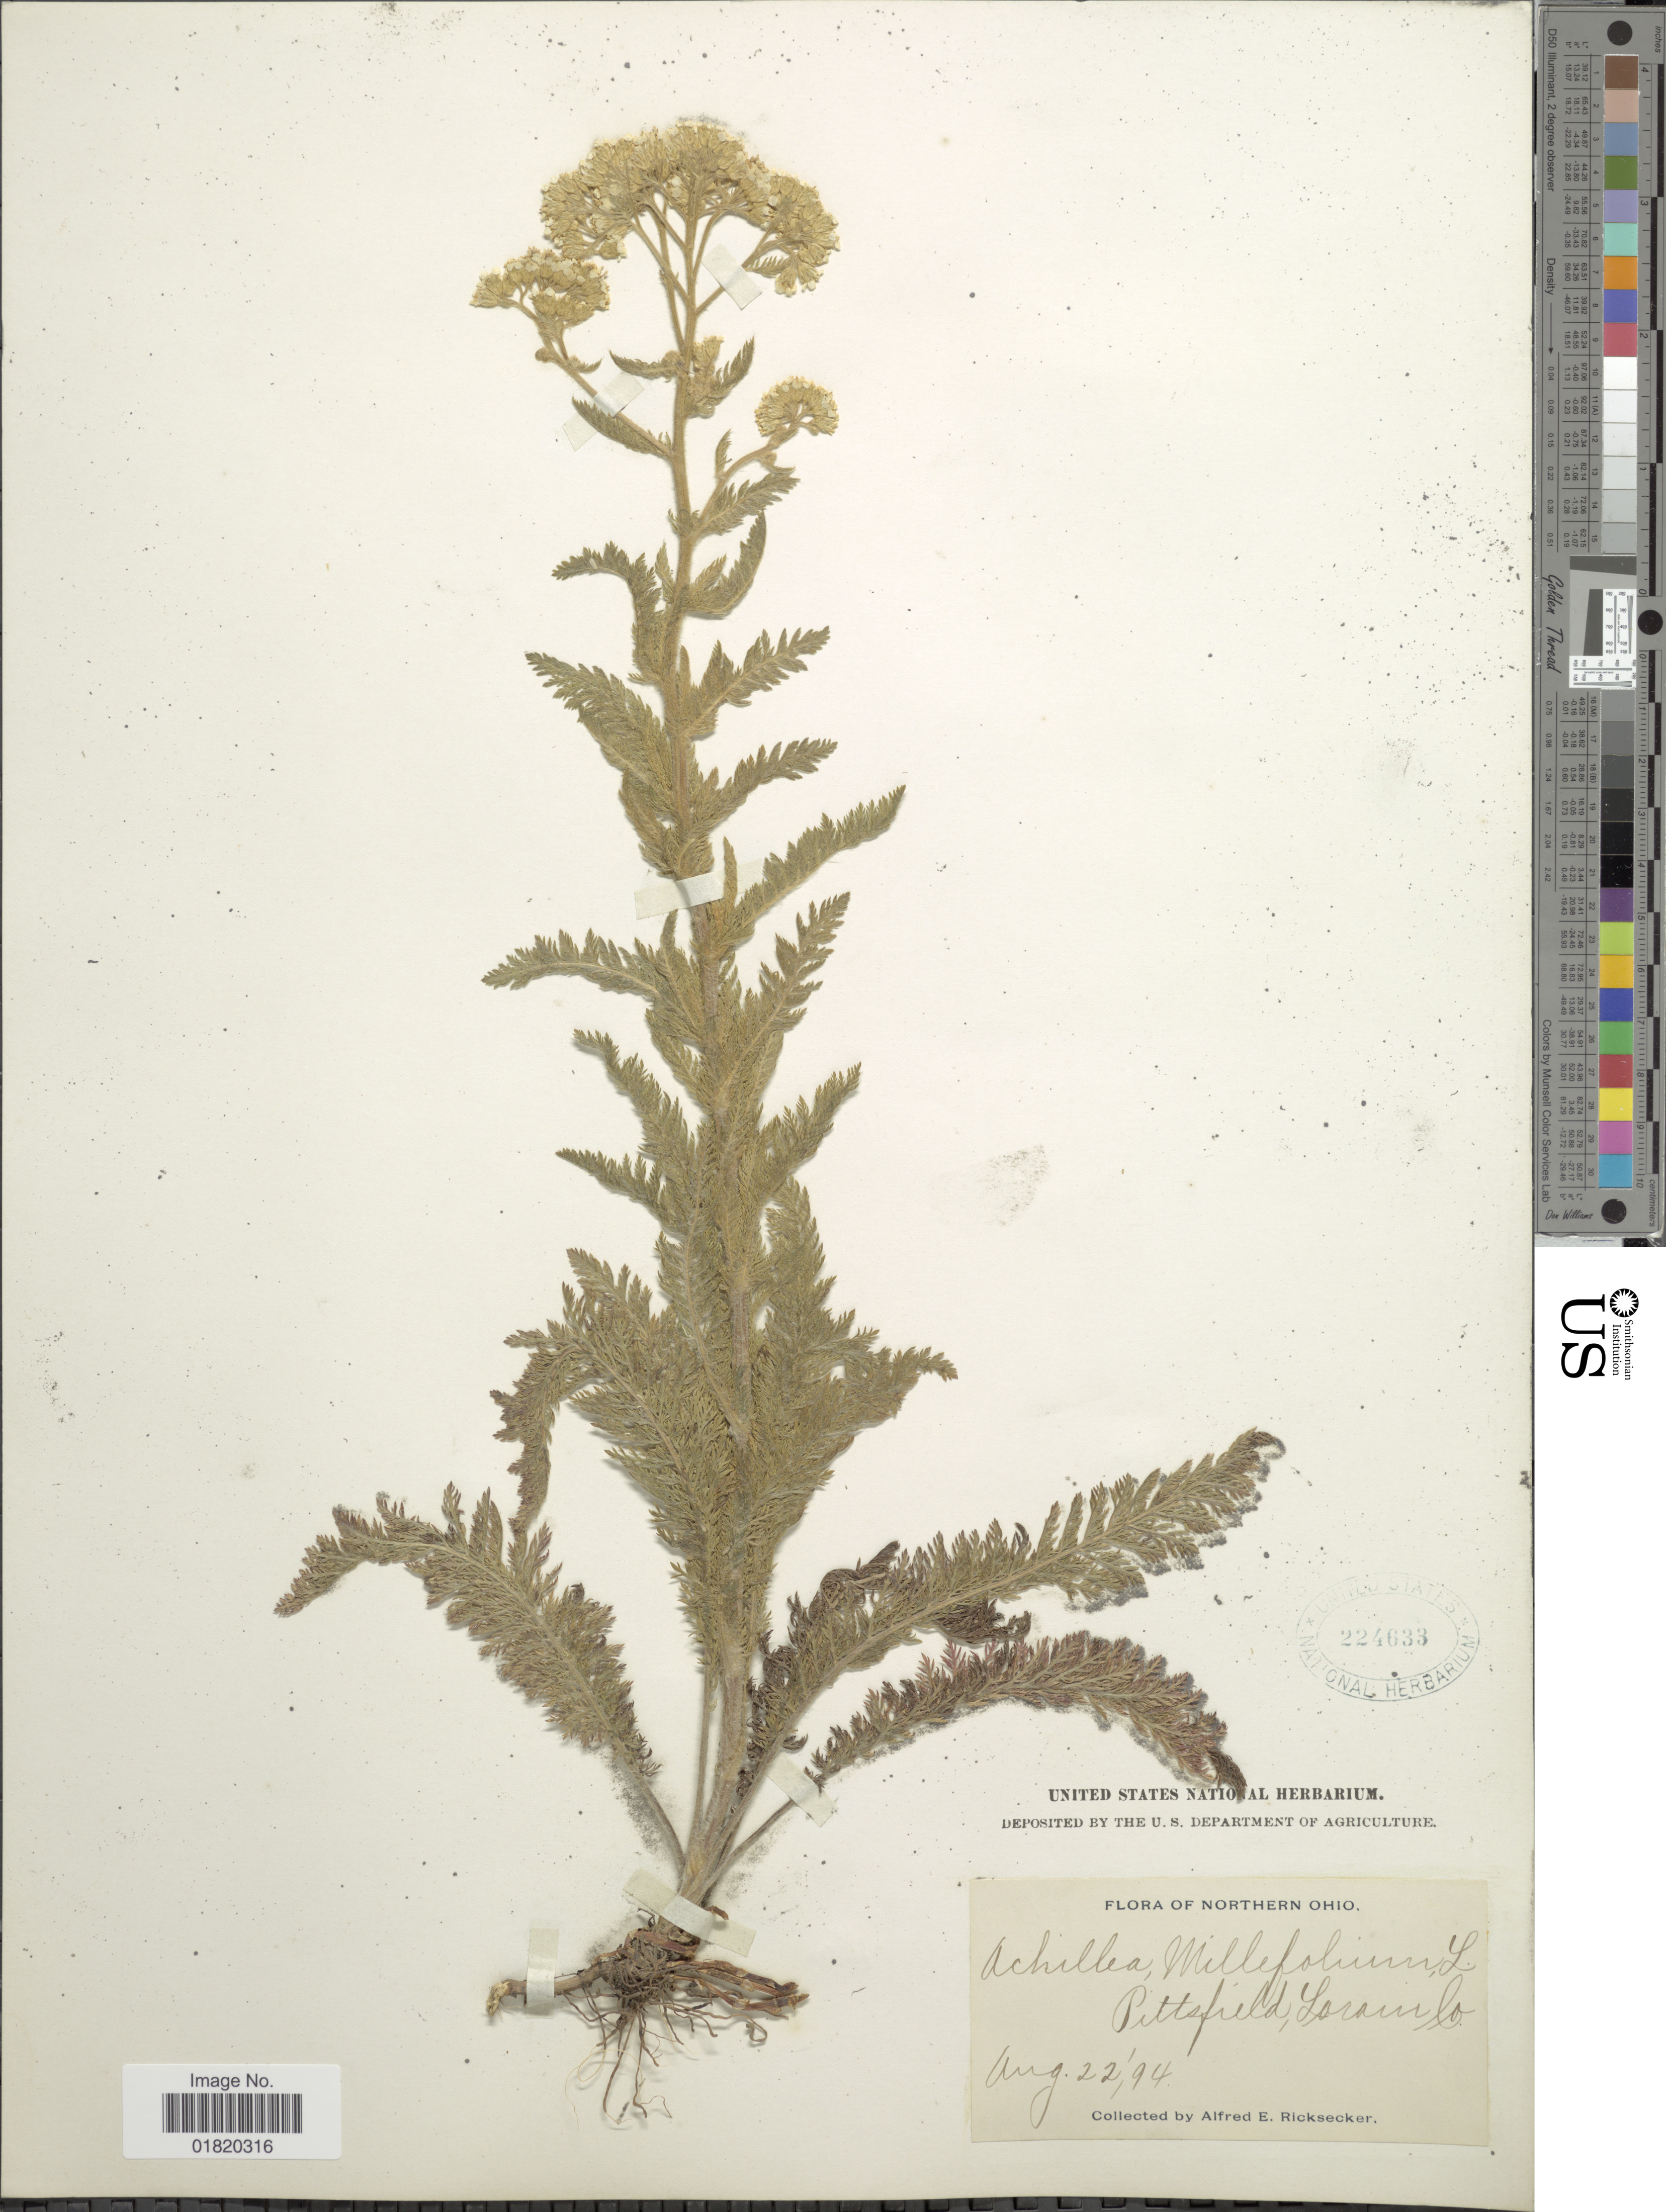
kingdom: Plantae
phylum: Tracheophyta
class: Magnoliopsida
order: Asterales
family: Asteraceae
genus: Achillea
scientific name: Achillea occidentalis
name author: (DC.) Raf. ex Rydb.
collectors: A. E. Ricksecker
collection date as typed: Transcribed d/m/y: 22/8/94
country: United States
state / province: Ohio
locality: Northern Ohio. Pittsfield, Lorain Co.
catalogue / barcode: US 224633